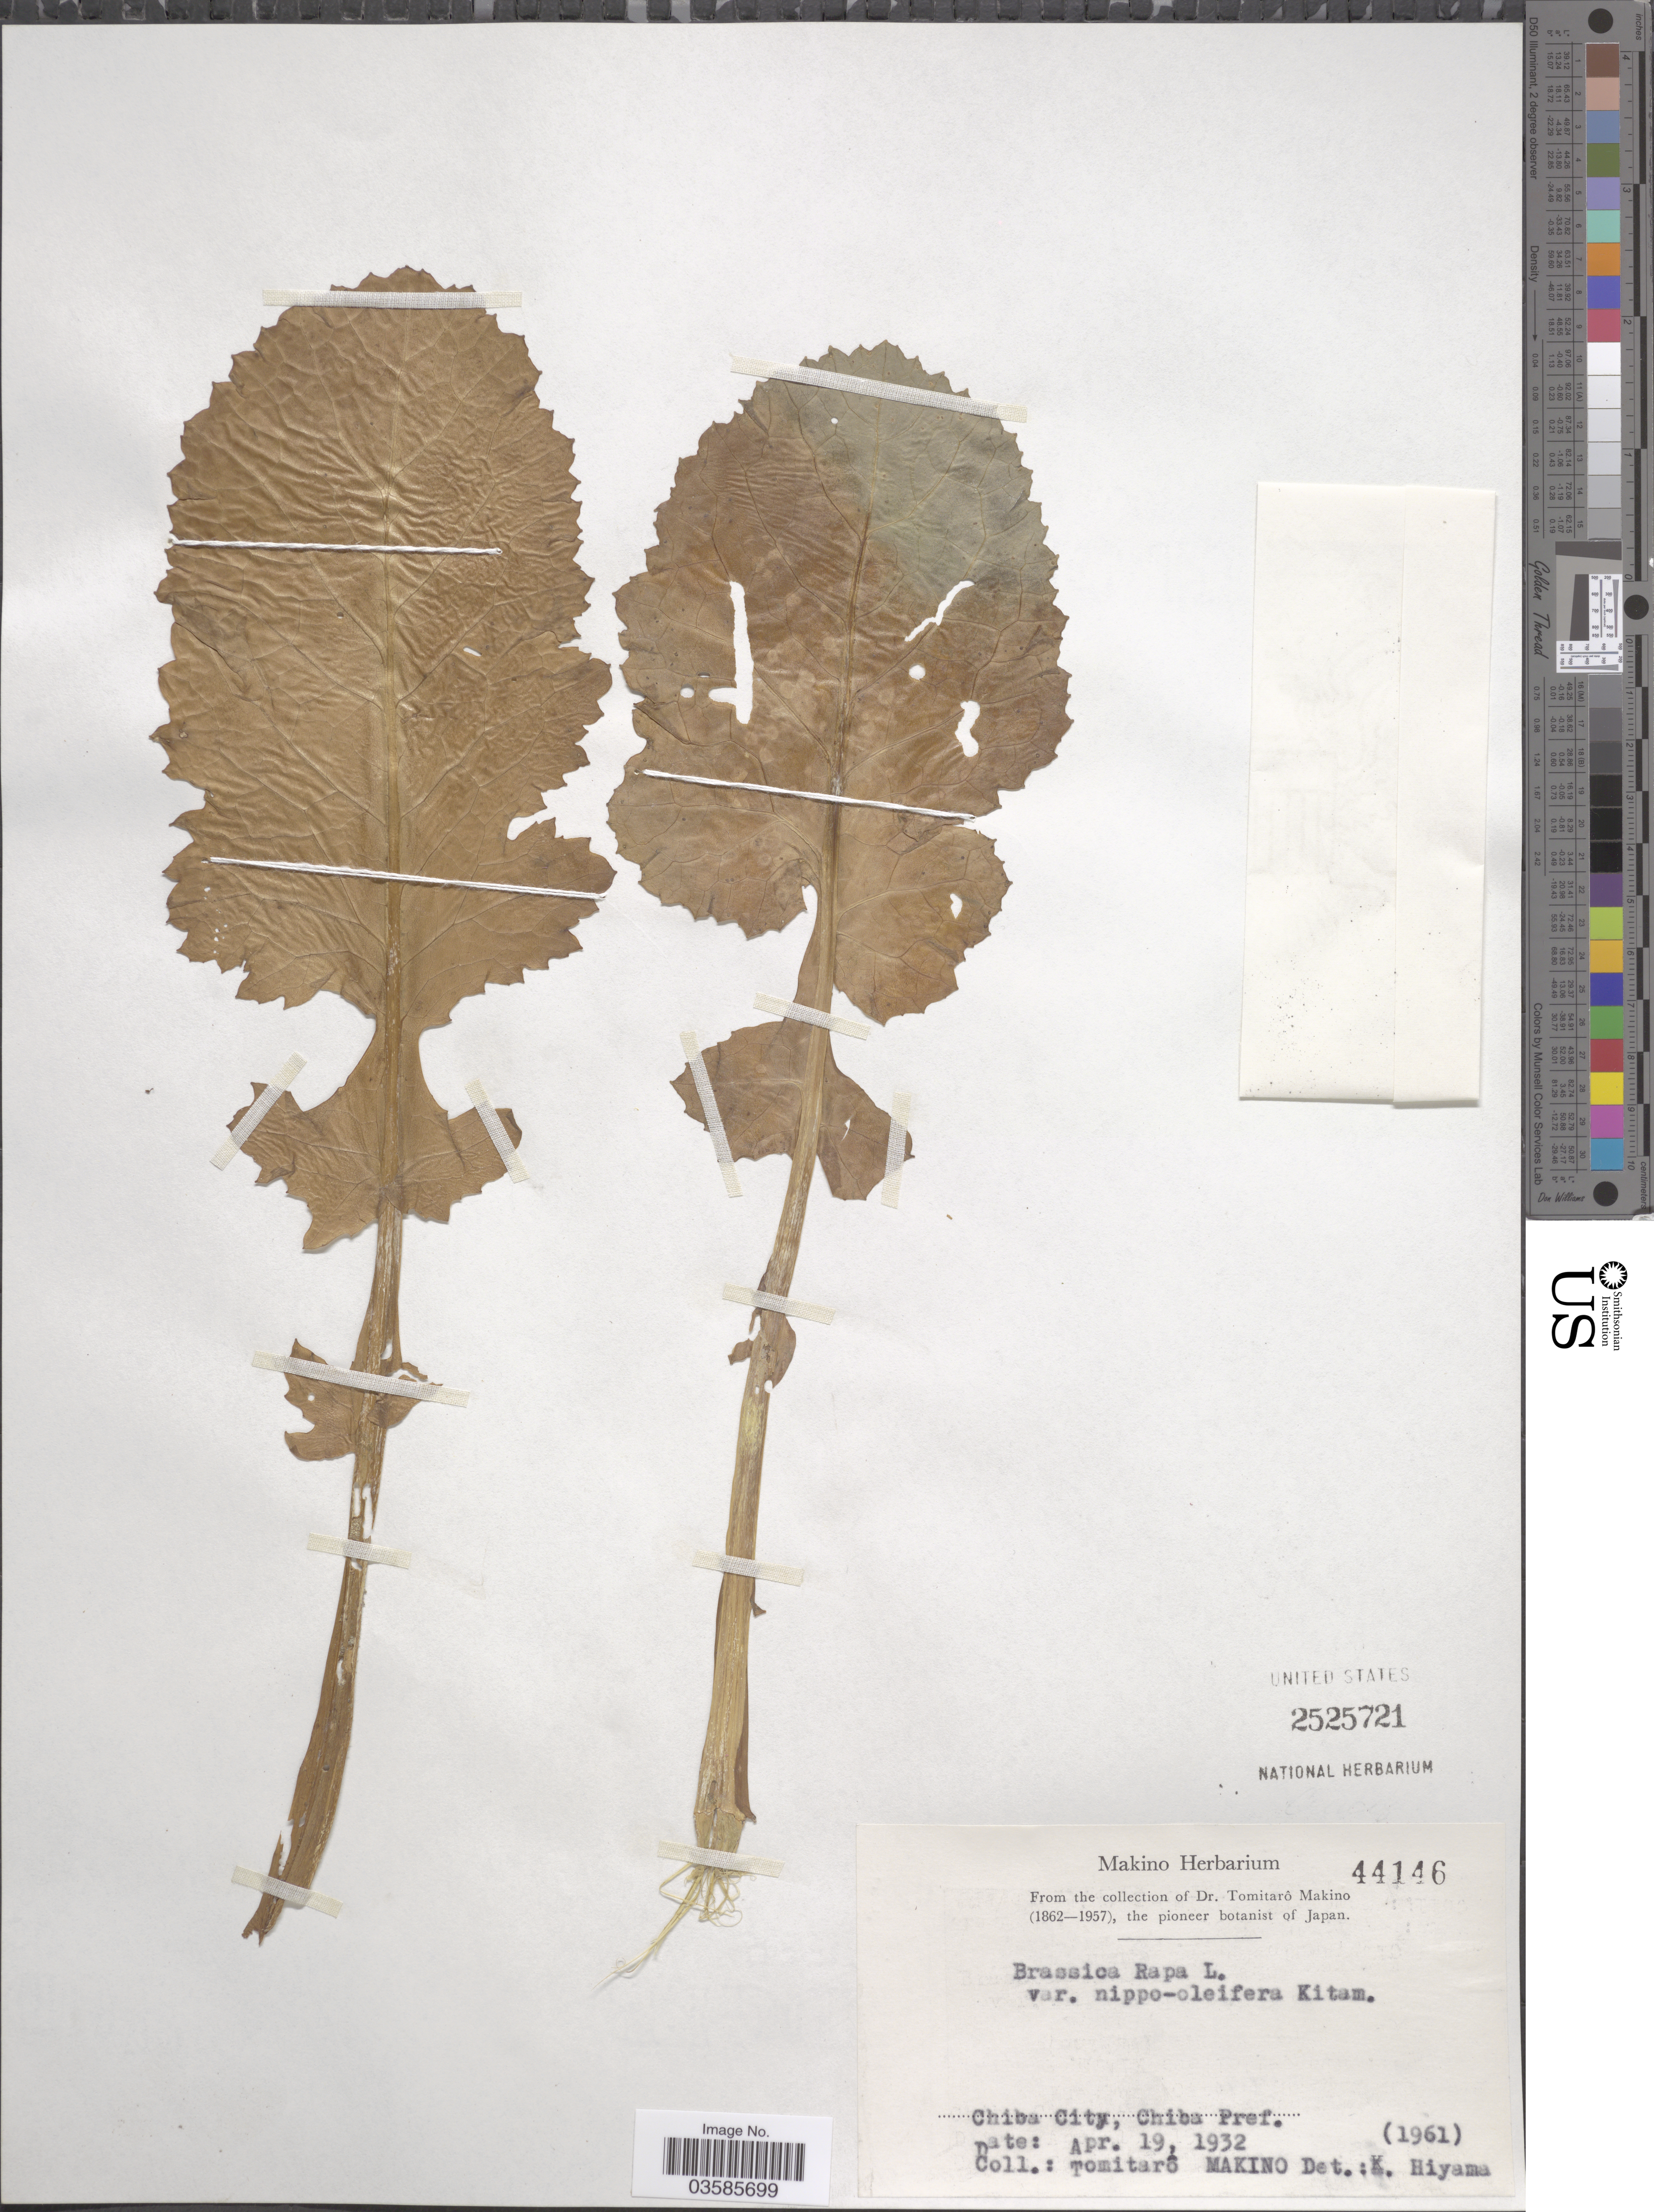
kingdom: Plantae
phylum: Tracheophyta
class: Magnoliopsida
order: Brassicales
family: Brassicaceae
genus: Brassica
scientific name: Brassica rapa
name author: L.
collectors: T. Makino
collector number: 44146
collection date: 1932-04-19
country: Japan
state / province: Tiba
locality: Chiba City, Chiba Pref.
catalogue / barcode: US 2525721